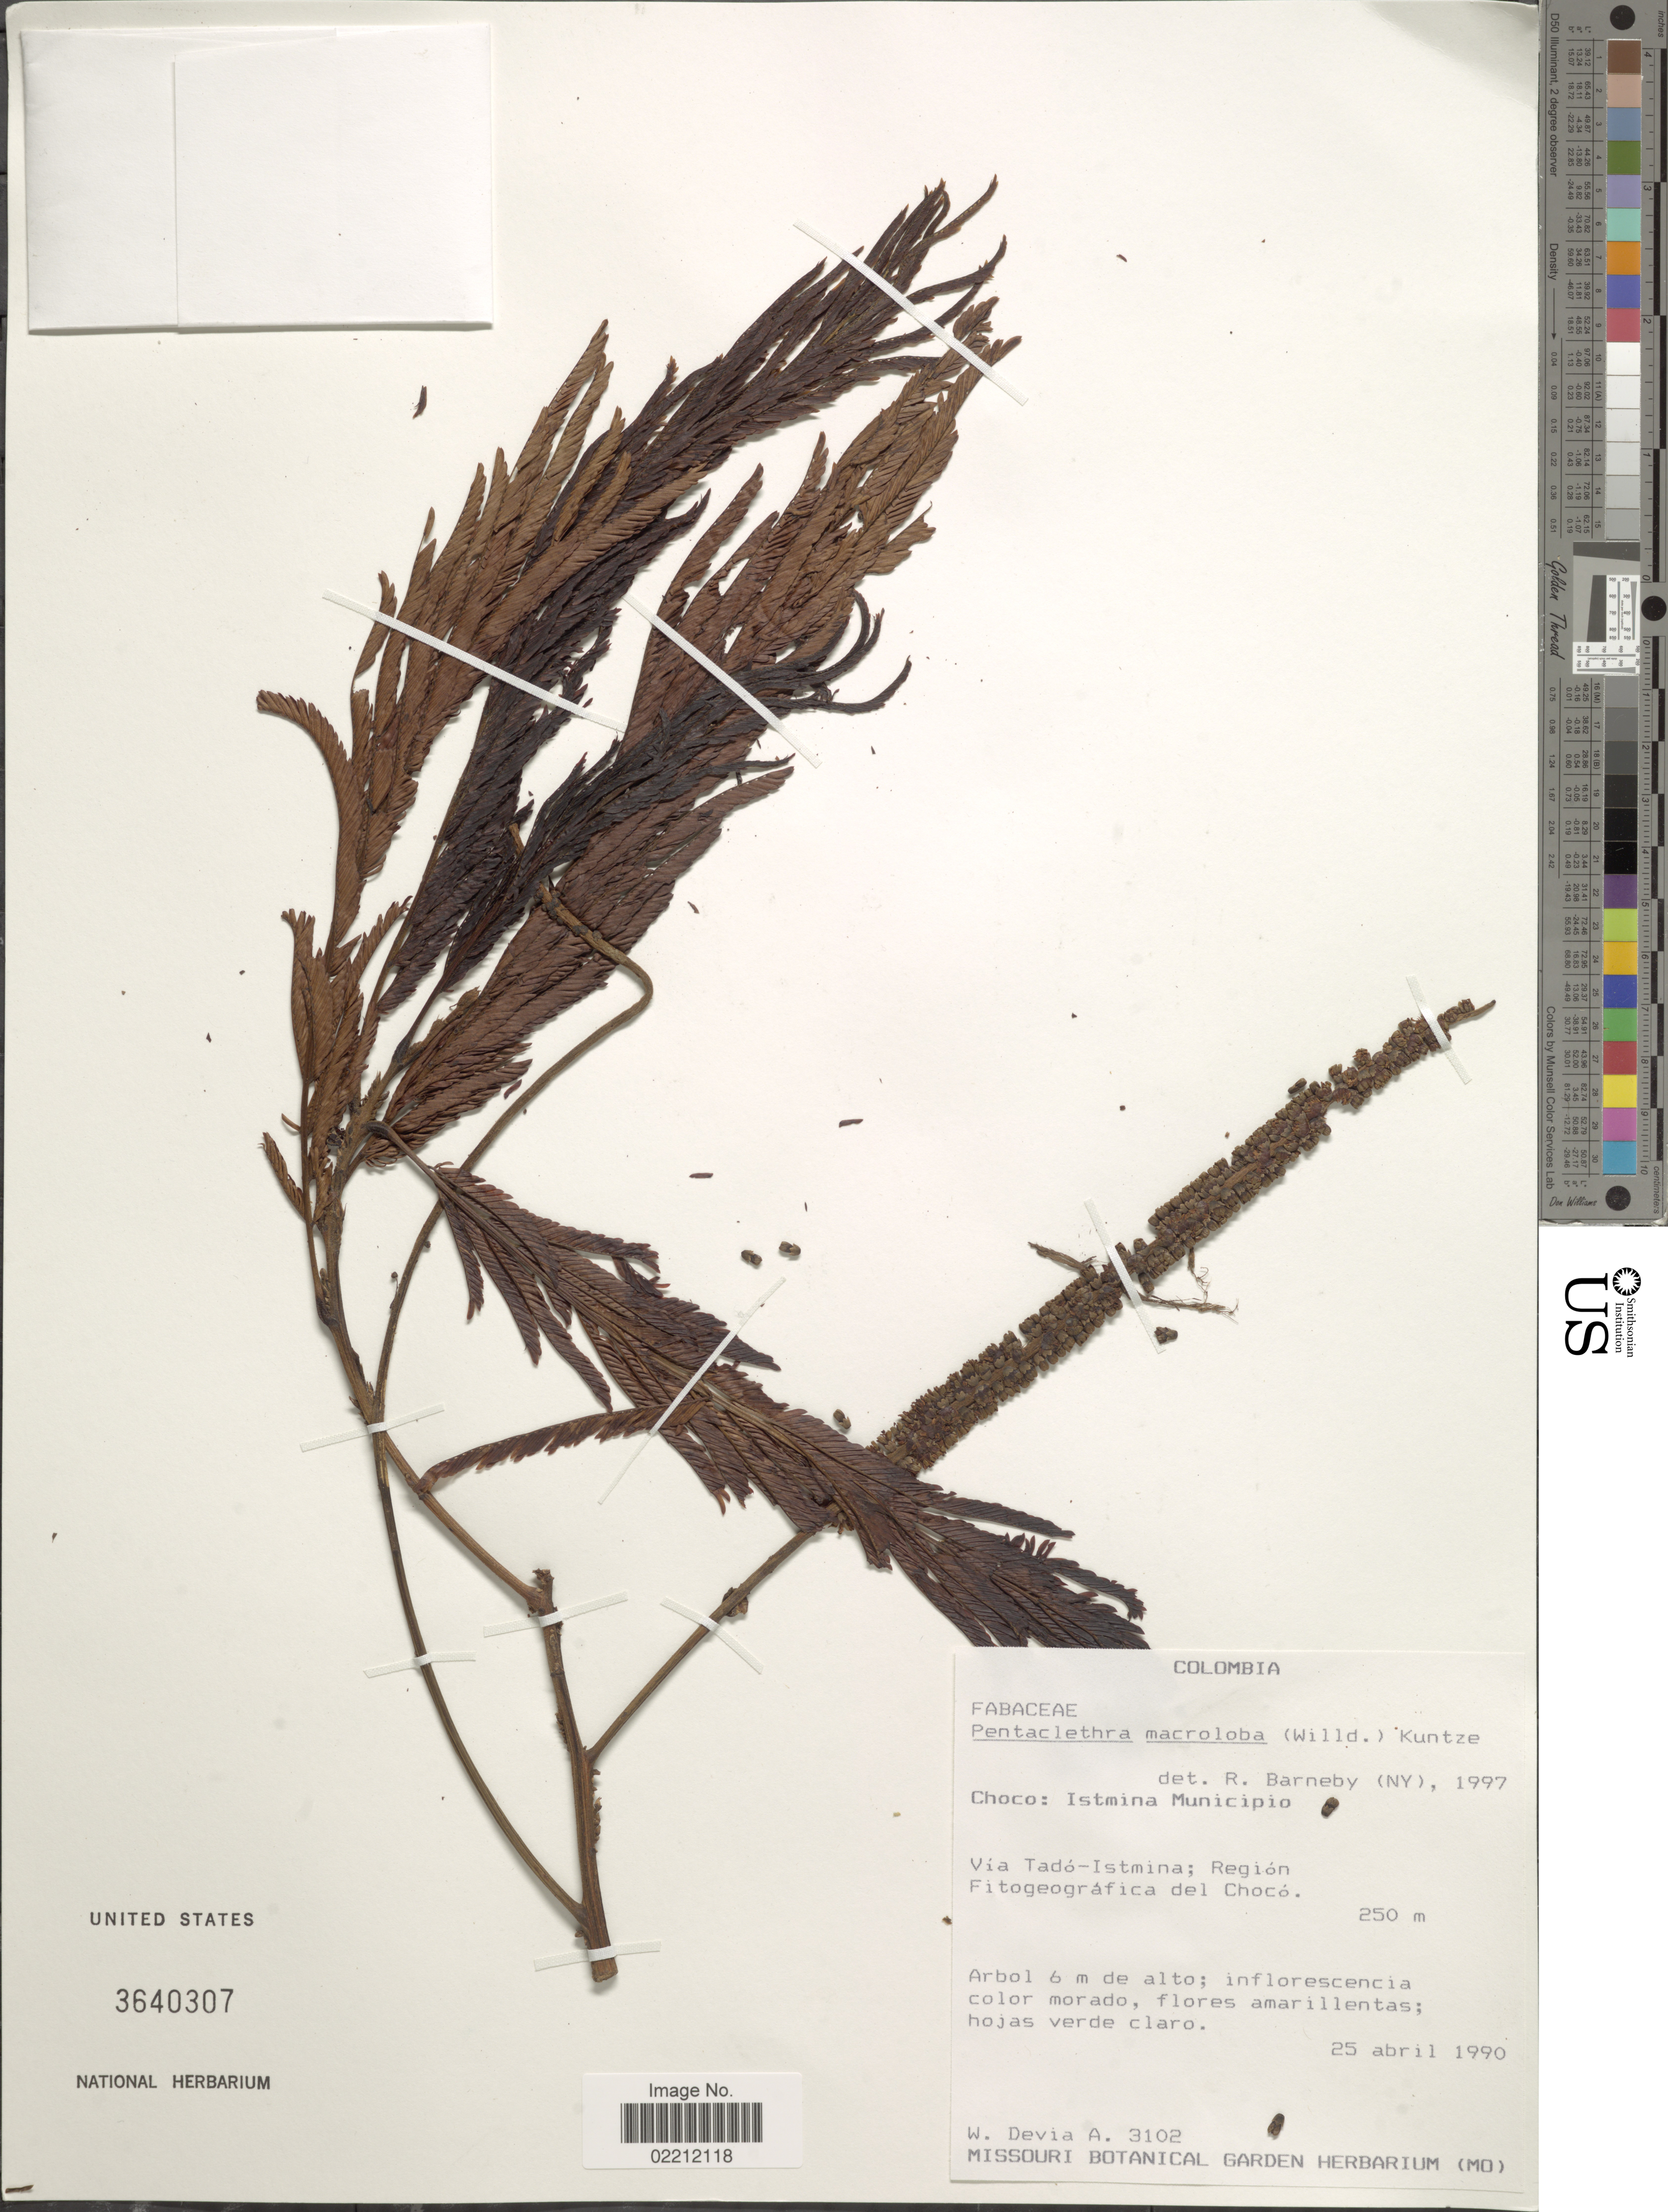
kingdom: Plantae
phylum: Tracheophyta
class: Magnoliopsida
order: Fabales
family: Fabaceae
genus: Pentaclethra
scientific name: Pentaclethra macroloba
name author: (Willd.) Kuntze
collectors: W. Devia A.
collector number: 3102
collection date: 1990-04-25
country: Colombia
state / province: Chocó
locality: Choco: Istmina Municipio. Via Tado-Istmina; Region. Fitogeografica del Choco.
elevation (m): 250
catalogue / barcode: US 3640307